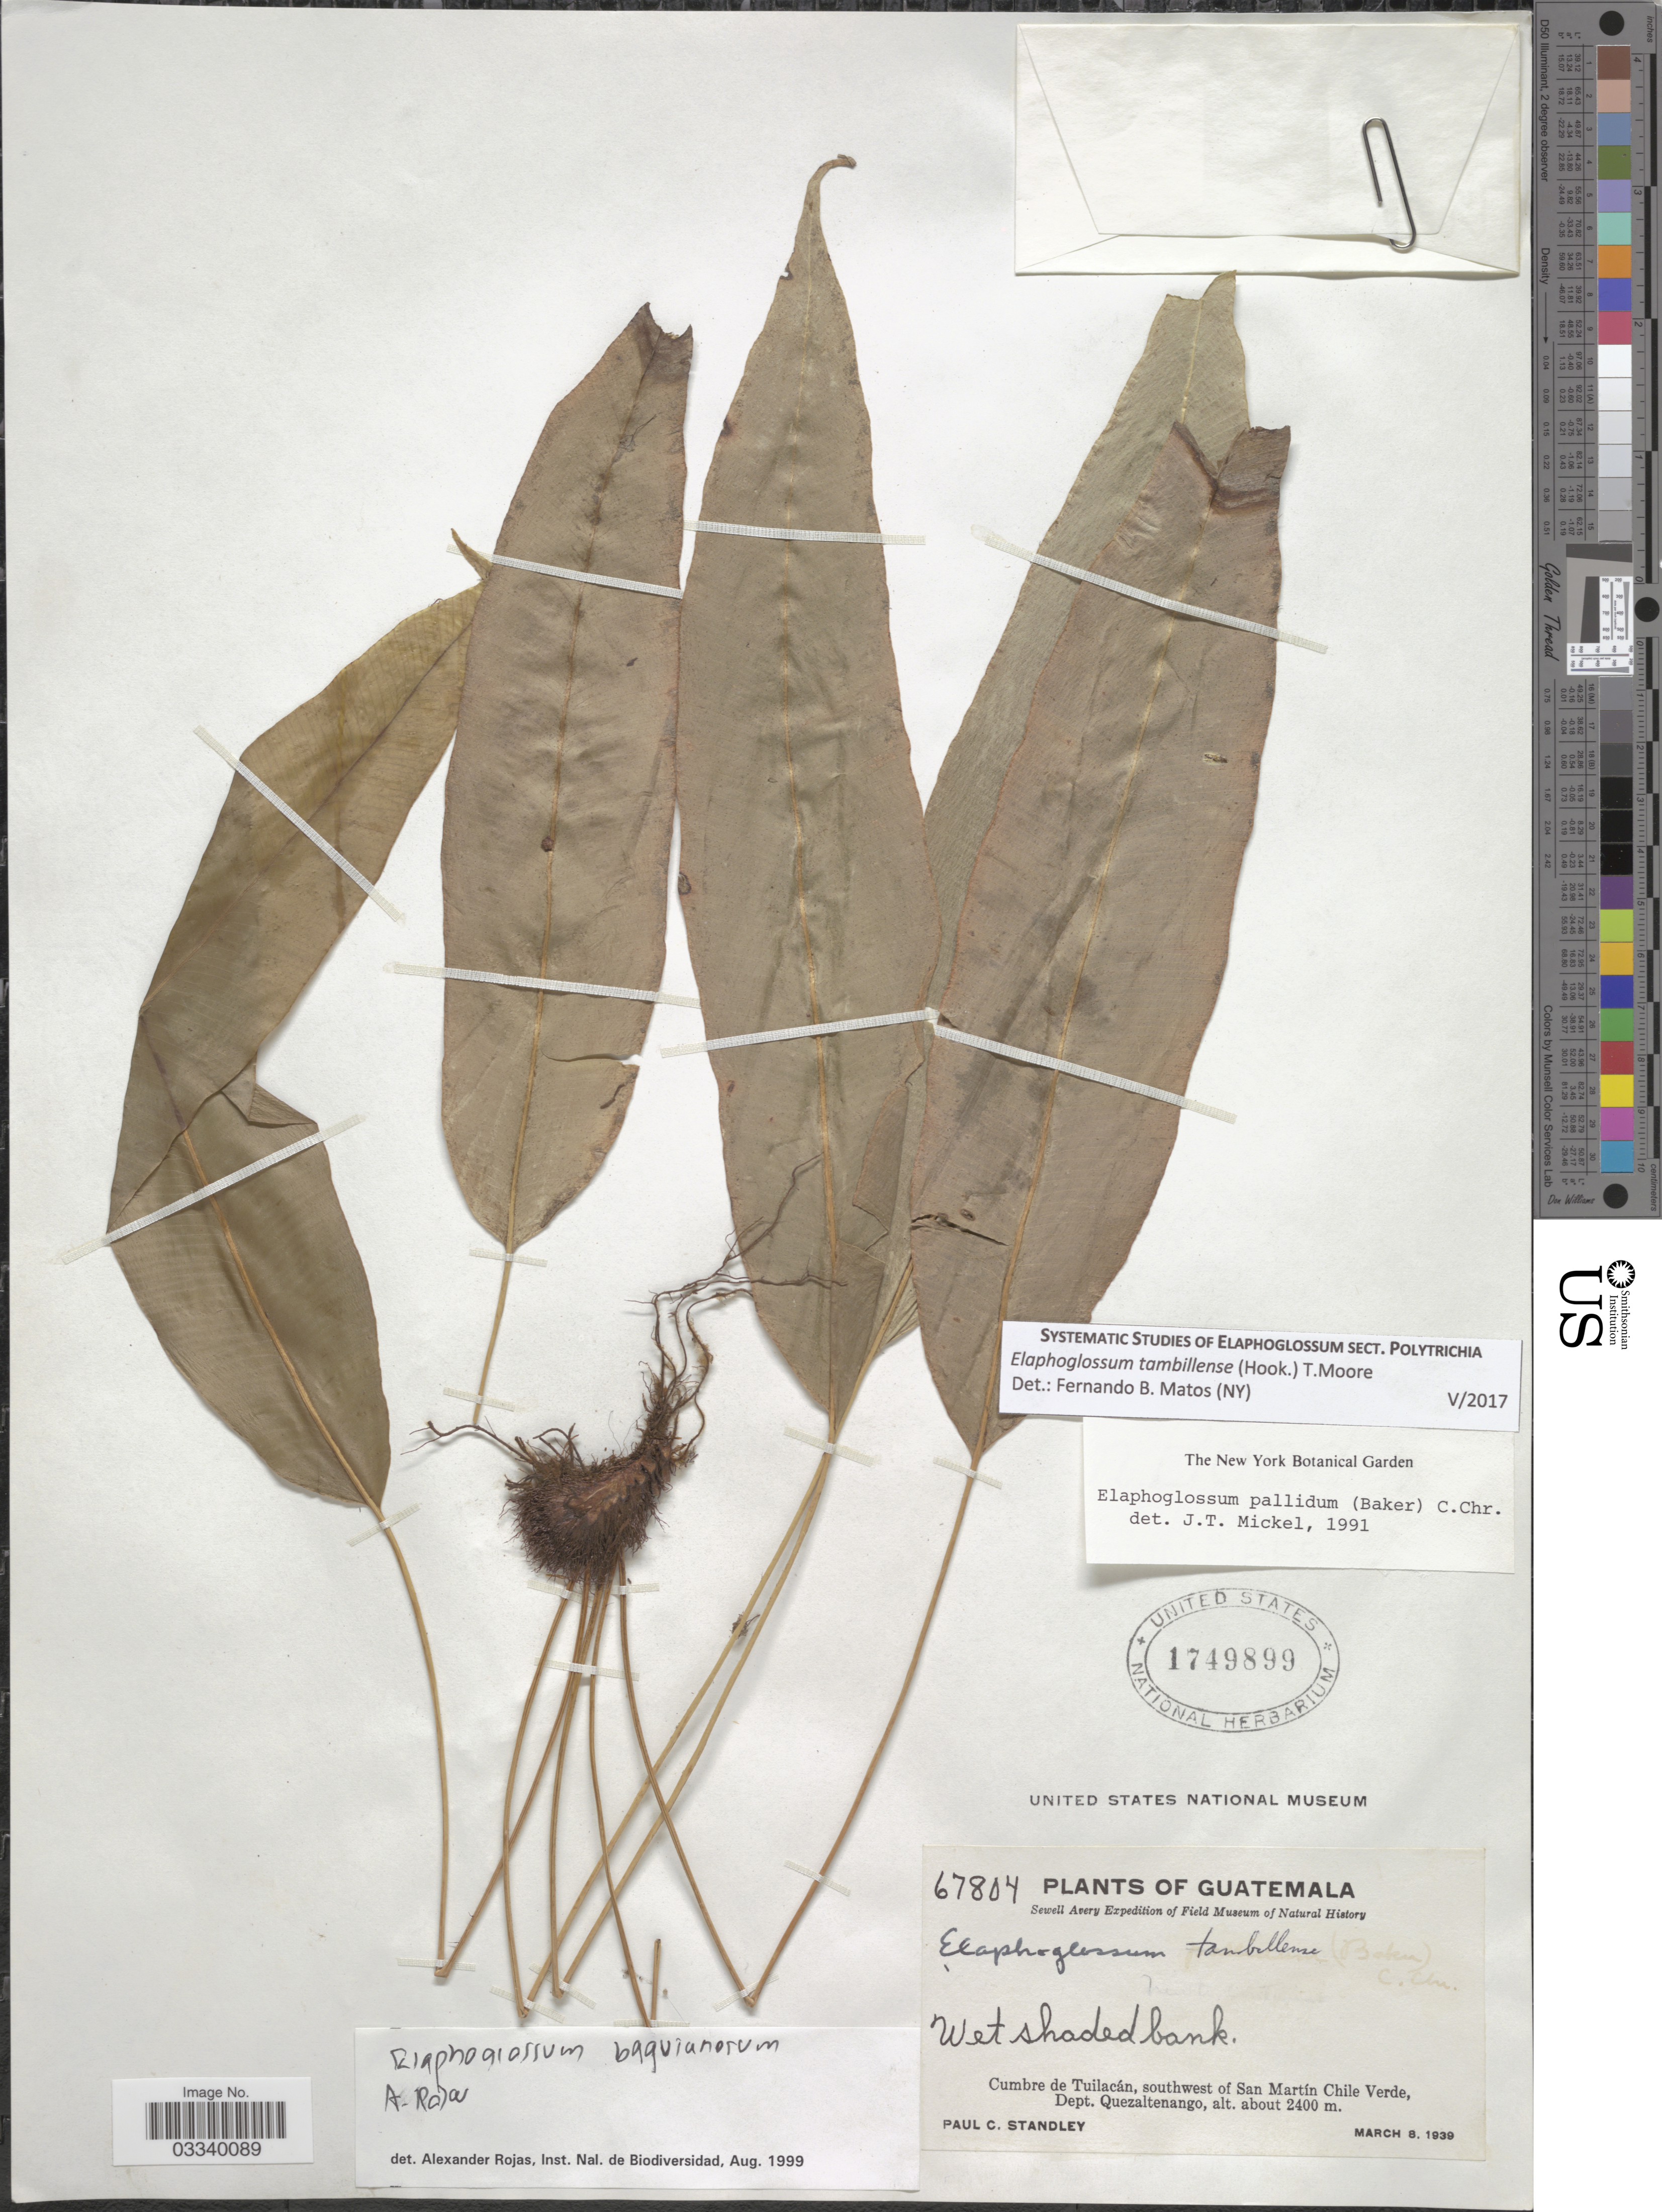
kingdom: Plantae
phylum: Tracheophyta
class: Polypodiopsida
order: Polypodiales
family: Dryopteridaceae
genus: Elaphoglossum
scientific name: Elaphoglossum tambillense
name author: (Hook.) T. Moore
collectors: P. C. Standley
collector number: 67804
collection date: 1939-03-08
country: Guatemala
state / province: Quetzaltenango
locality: Cumbre de Tuilacán, southwest of San Martín Chile Verde, Dept. Quezaltenenago.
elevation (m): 2400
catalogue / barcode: US 1749899